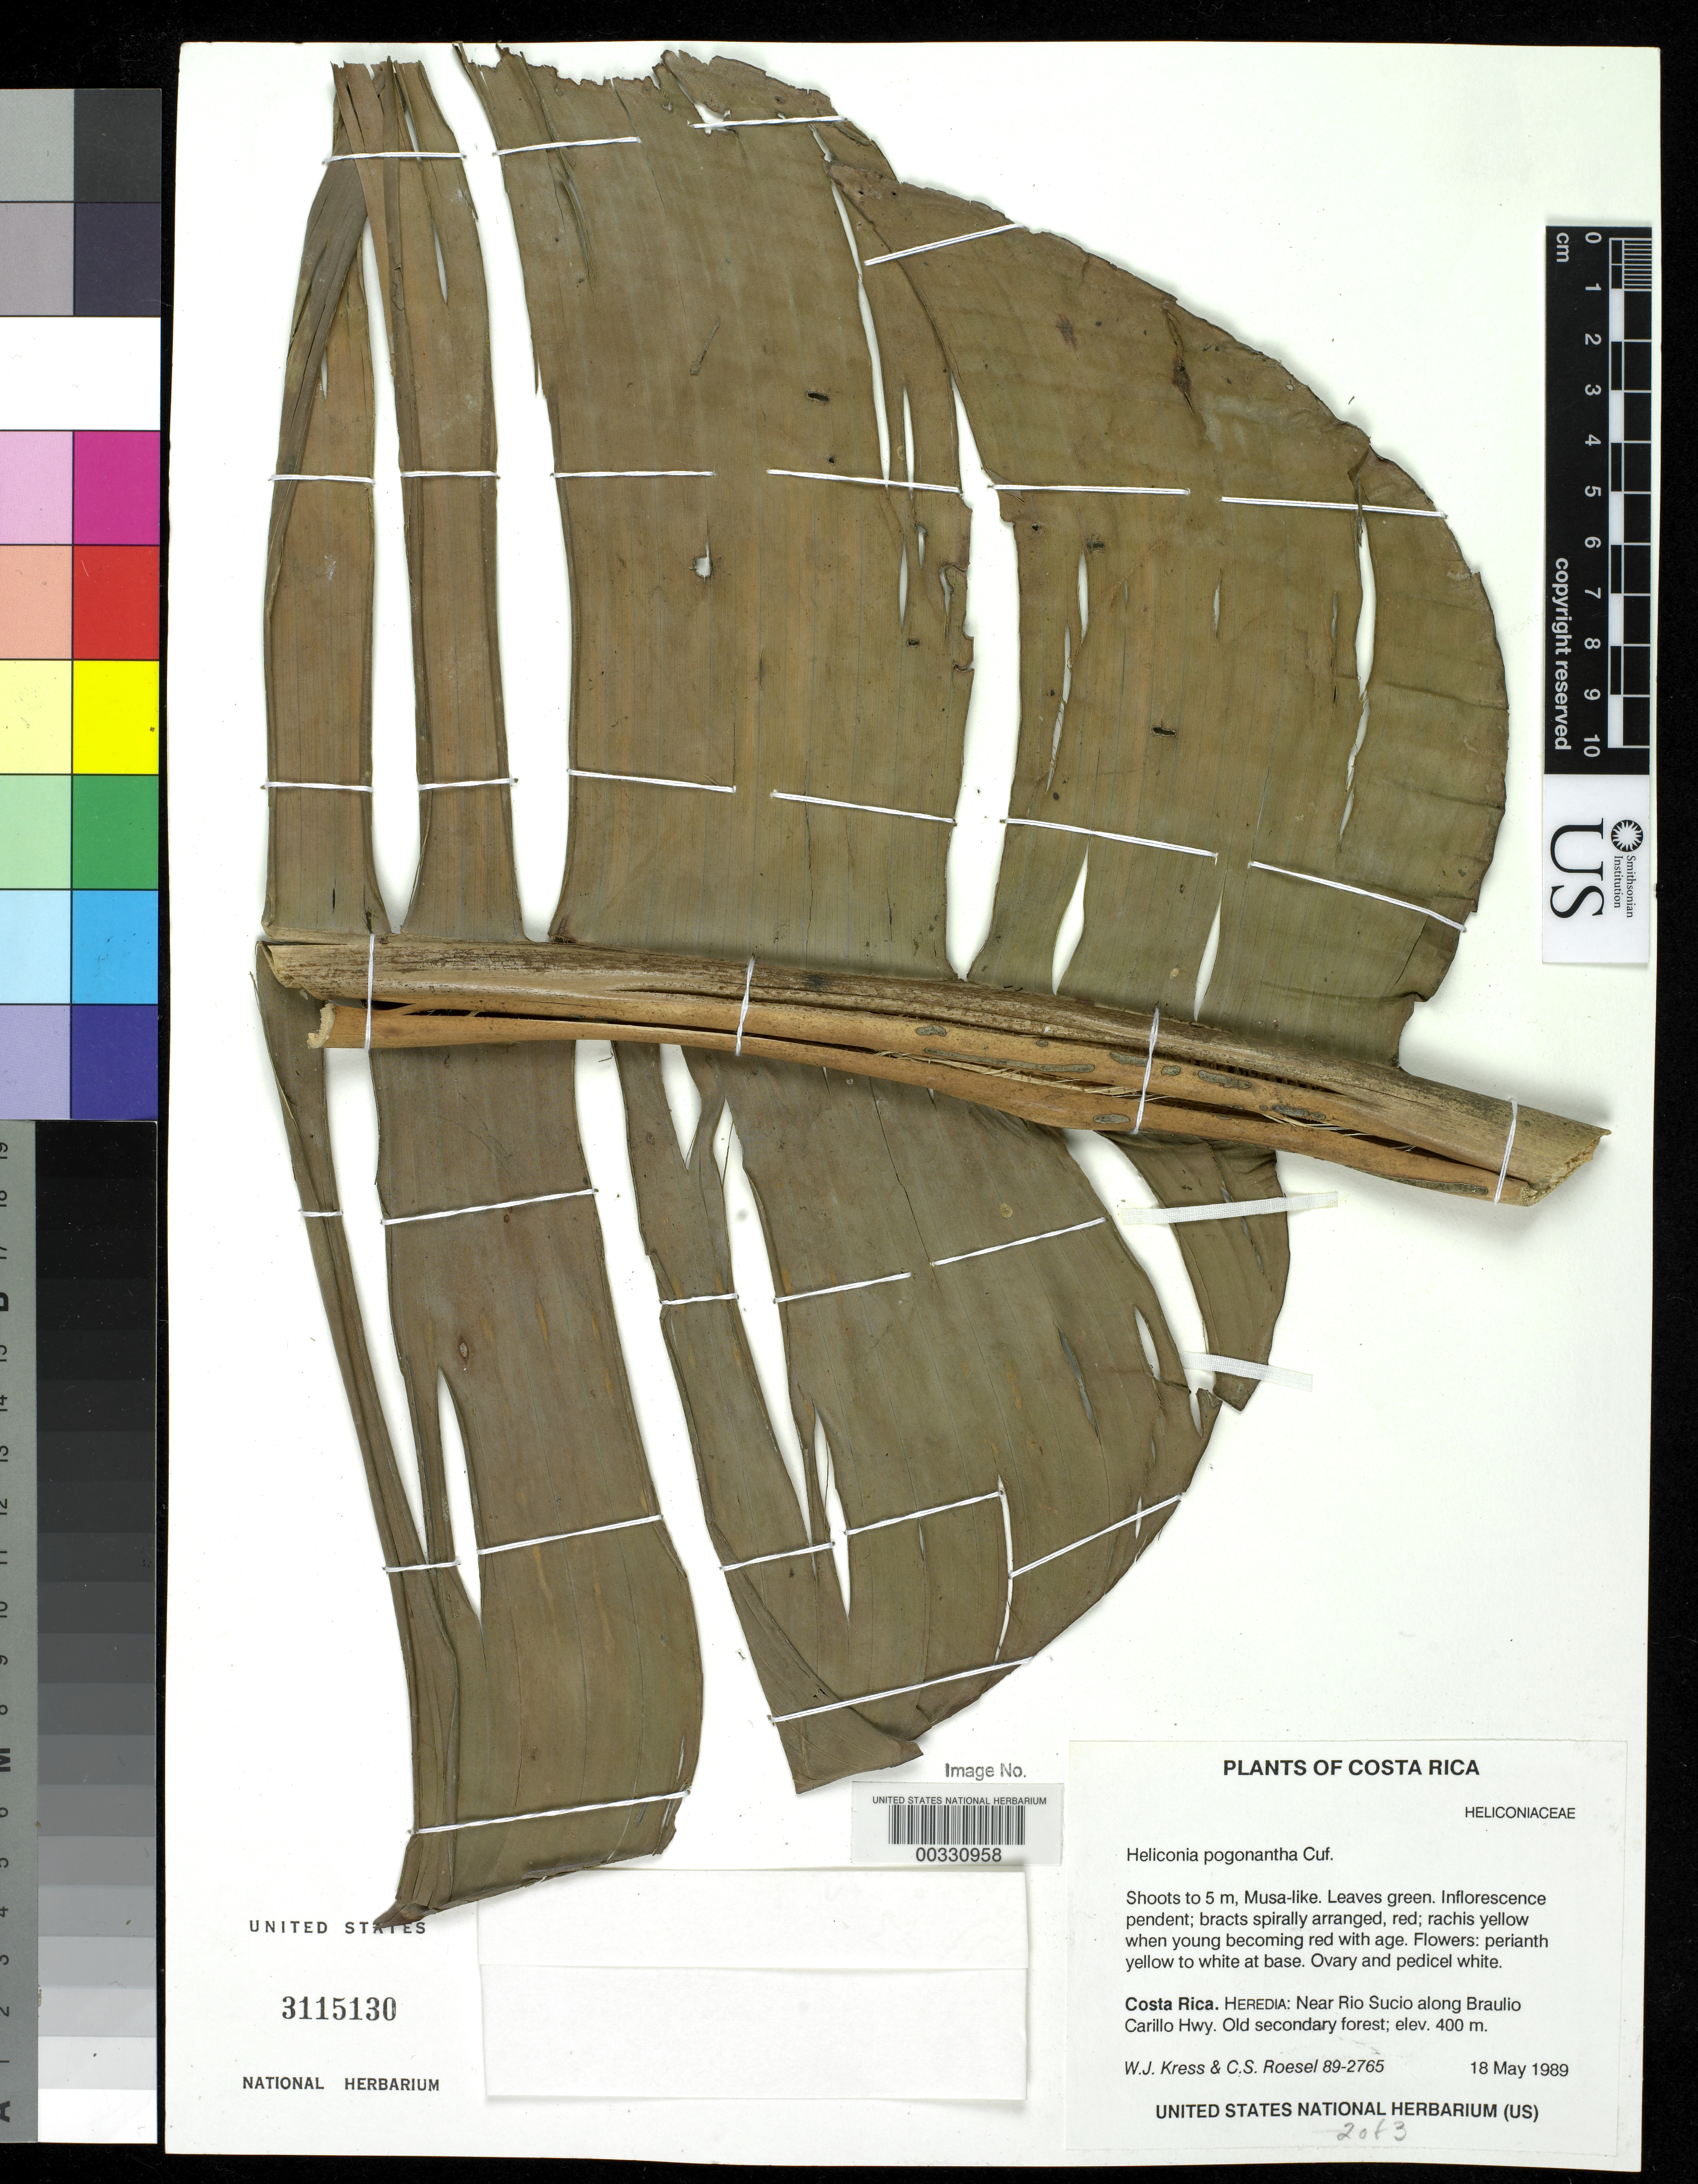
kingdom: Plantae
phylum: Tracheophyta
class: Liliopsida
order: Zingiberales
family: Heliconiaceae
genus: Heliconia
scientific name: Heliconia pogonantha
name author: Cufod.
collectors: W. J. Kress & C. S. Roesel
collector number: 89-2765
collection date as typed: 18 May 1989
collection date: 1989-05-18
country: Costa Rica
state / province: Heredia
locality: Near rio sucio along braulio carillo hwy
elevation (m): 400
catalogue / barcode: US 3115130